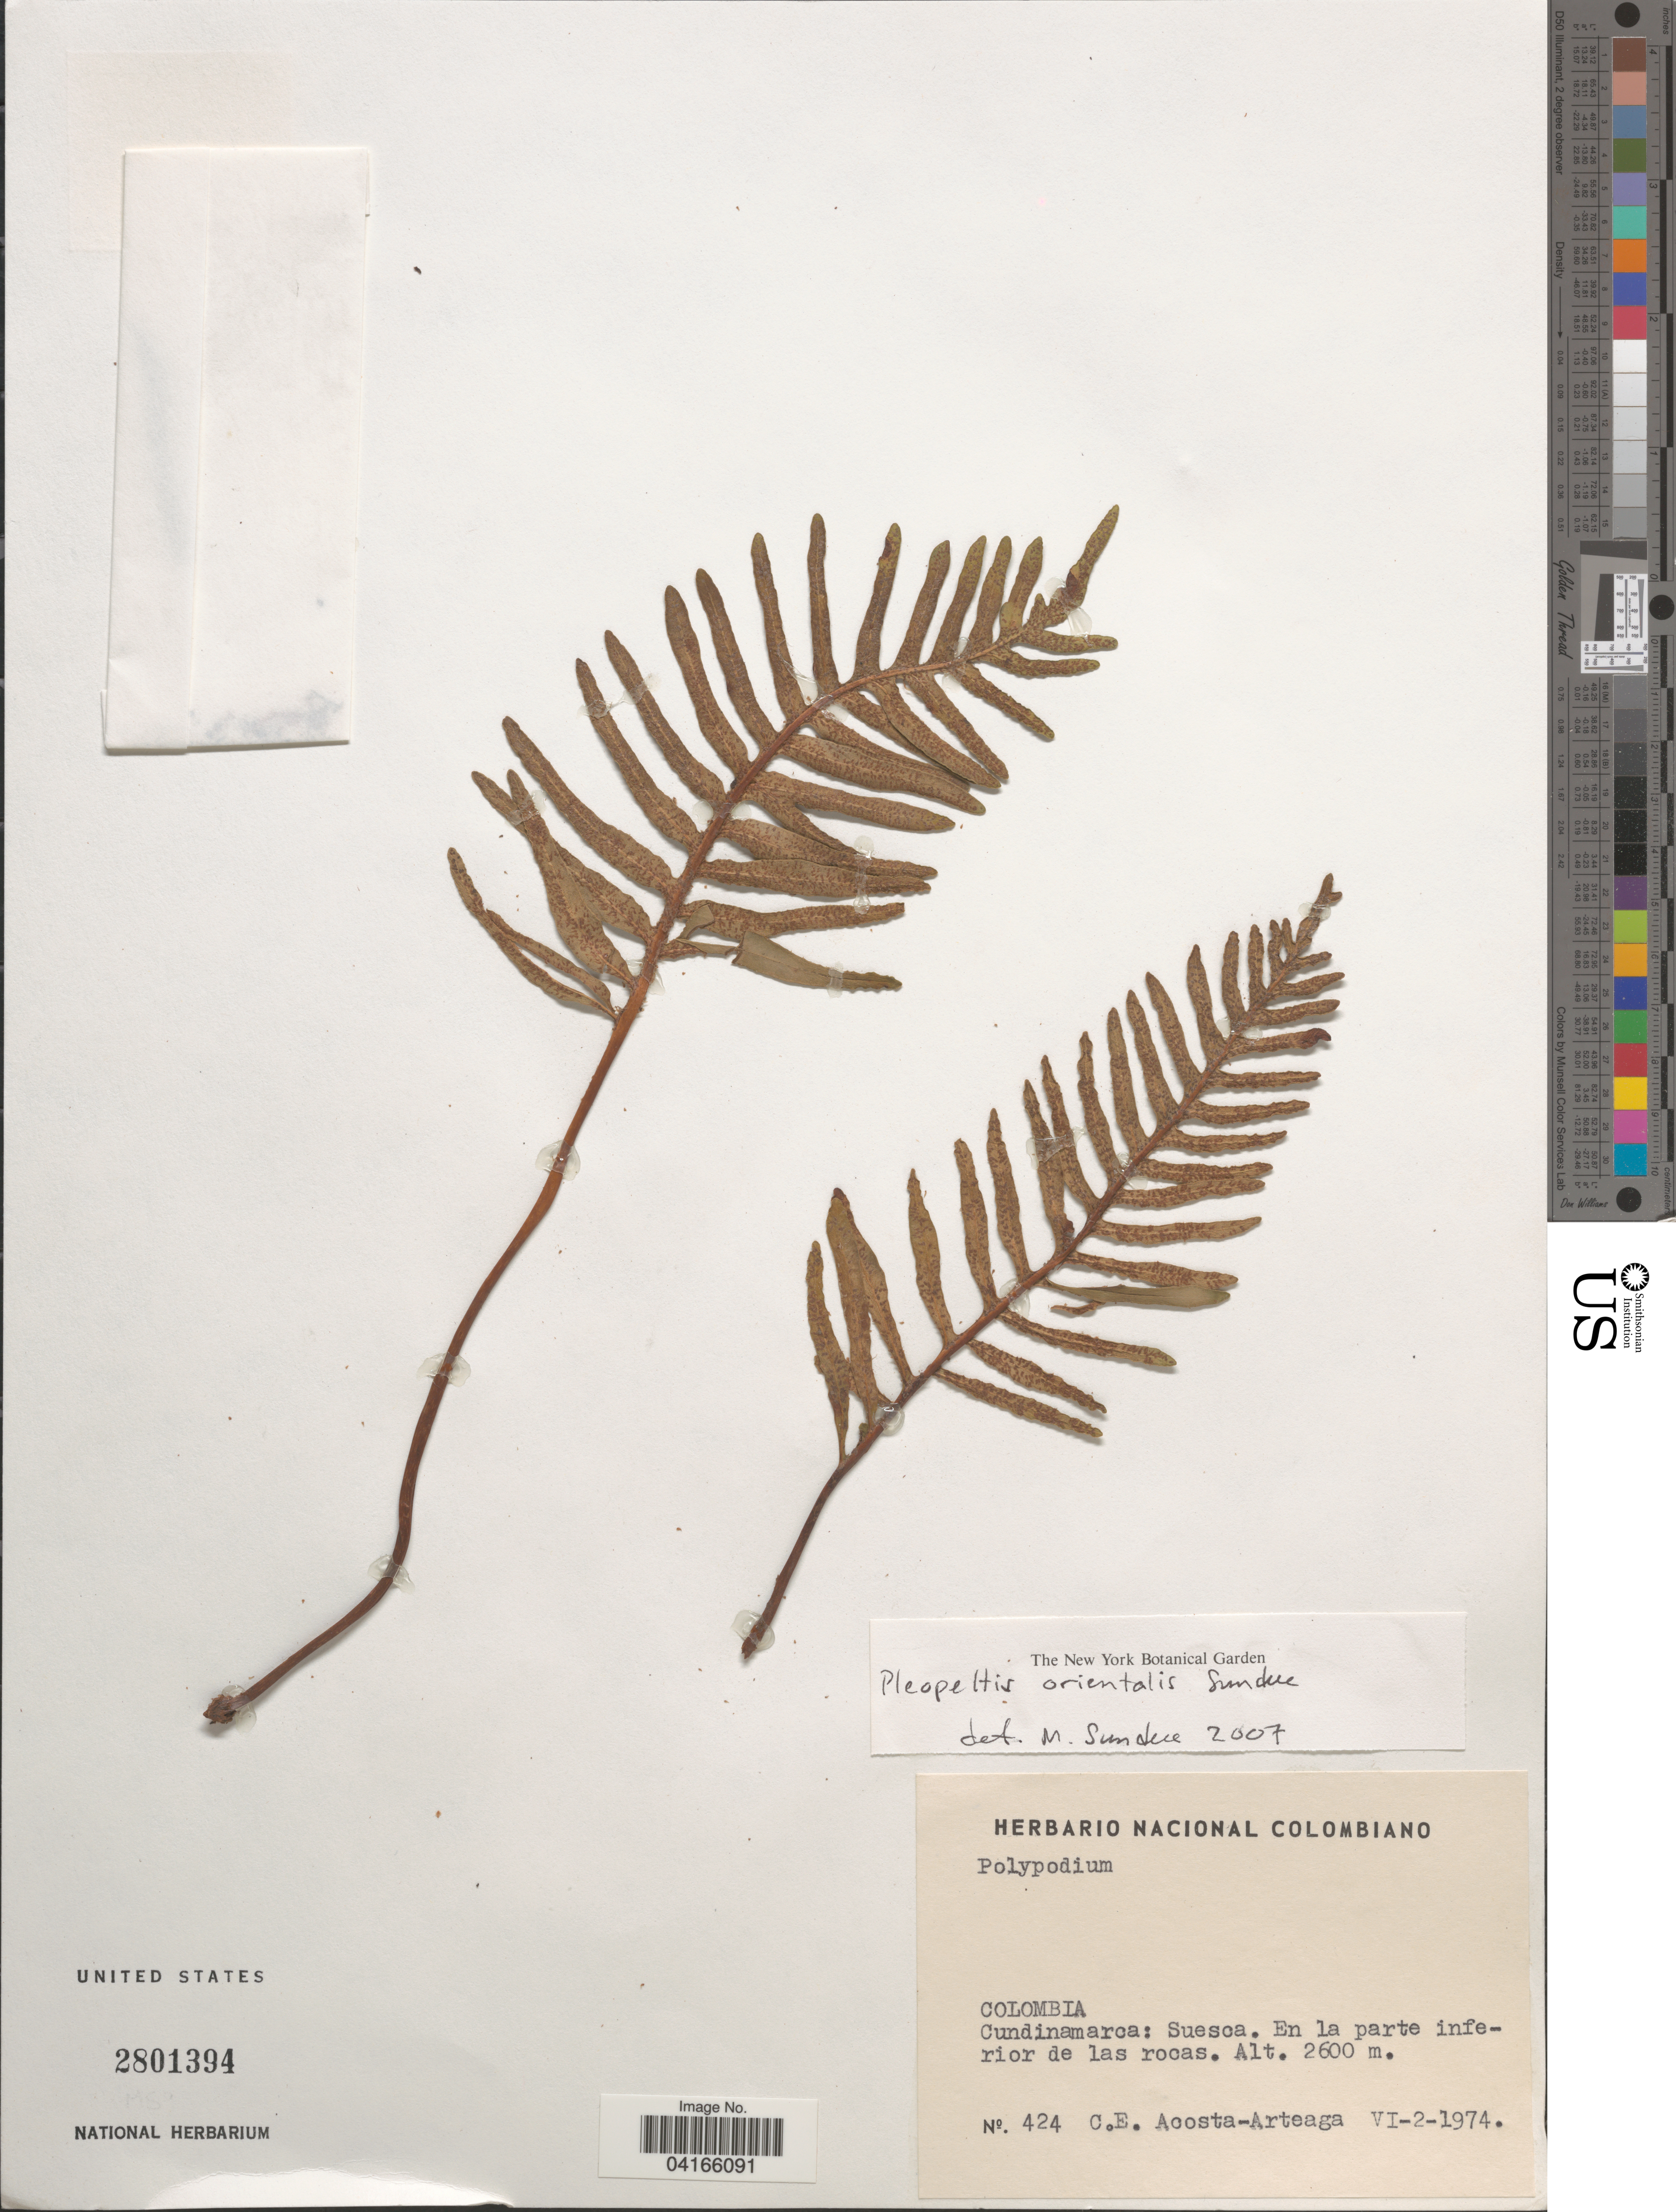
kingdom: Plantae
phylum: Tracheophyta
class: Polypodiopsida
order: Polypodiales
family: Polypodiaceae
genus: Pleopeltis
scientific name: Pleopeltis orientalis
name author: Sundue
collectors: C. E. Acosta-Arteaga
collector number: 424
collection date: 1974-06-02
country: Colombia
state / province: Cundinamarca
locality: Suesca. En la parte inferior de las rocas.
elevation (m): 2600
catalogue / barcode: US 2801394